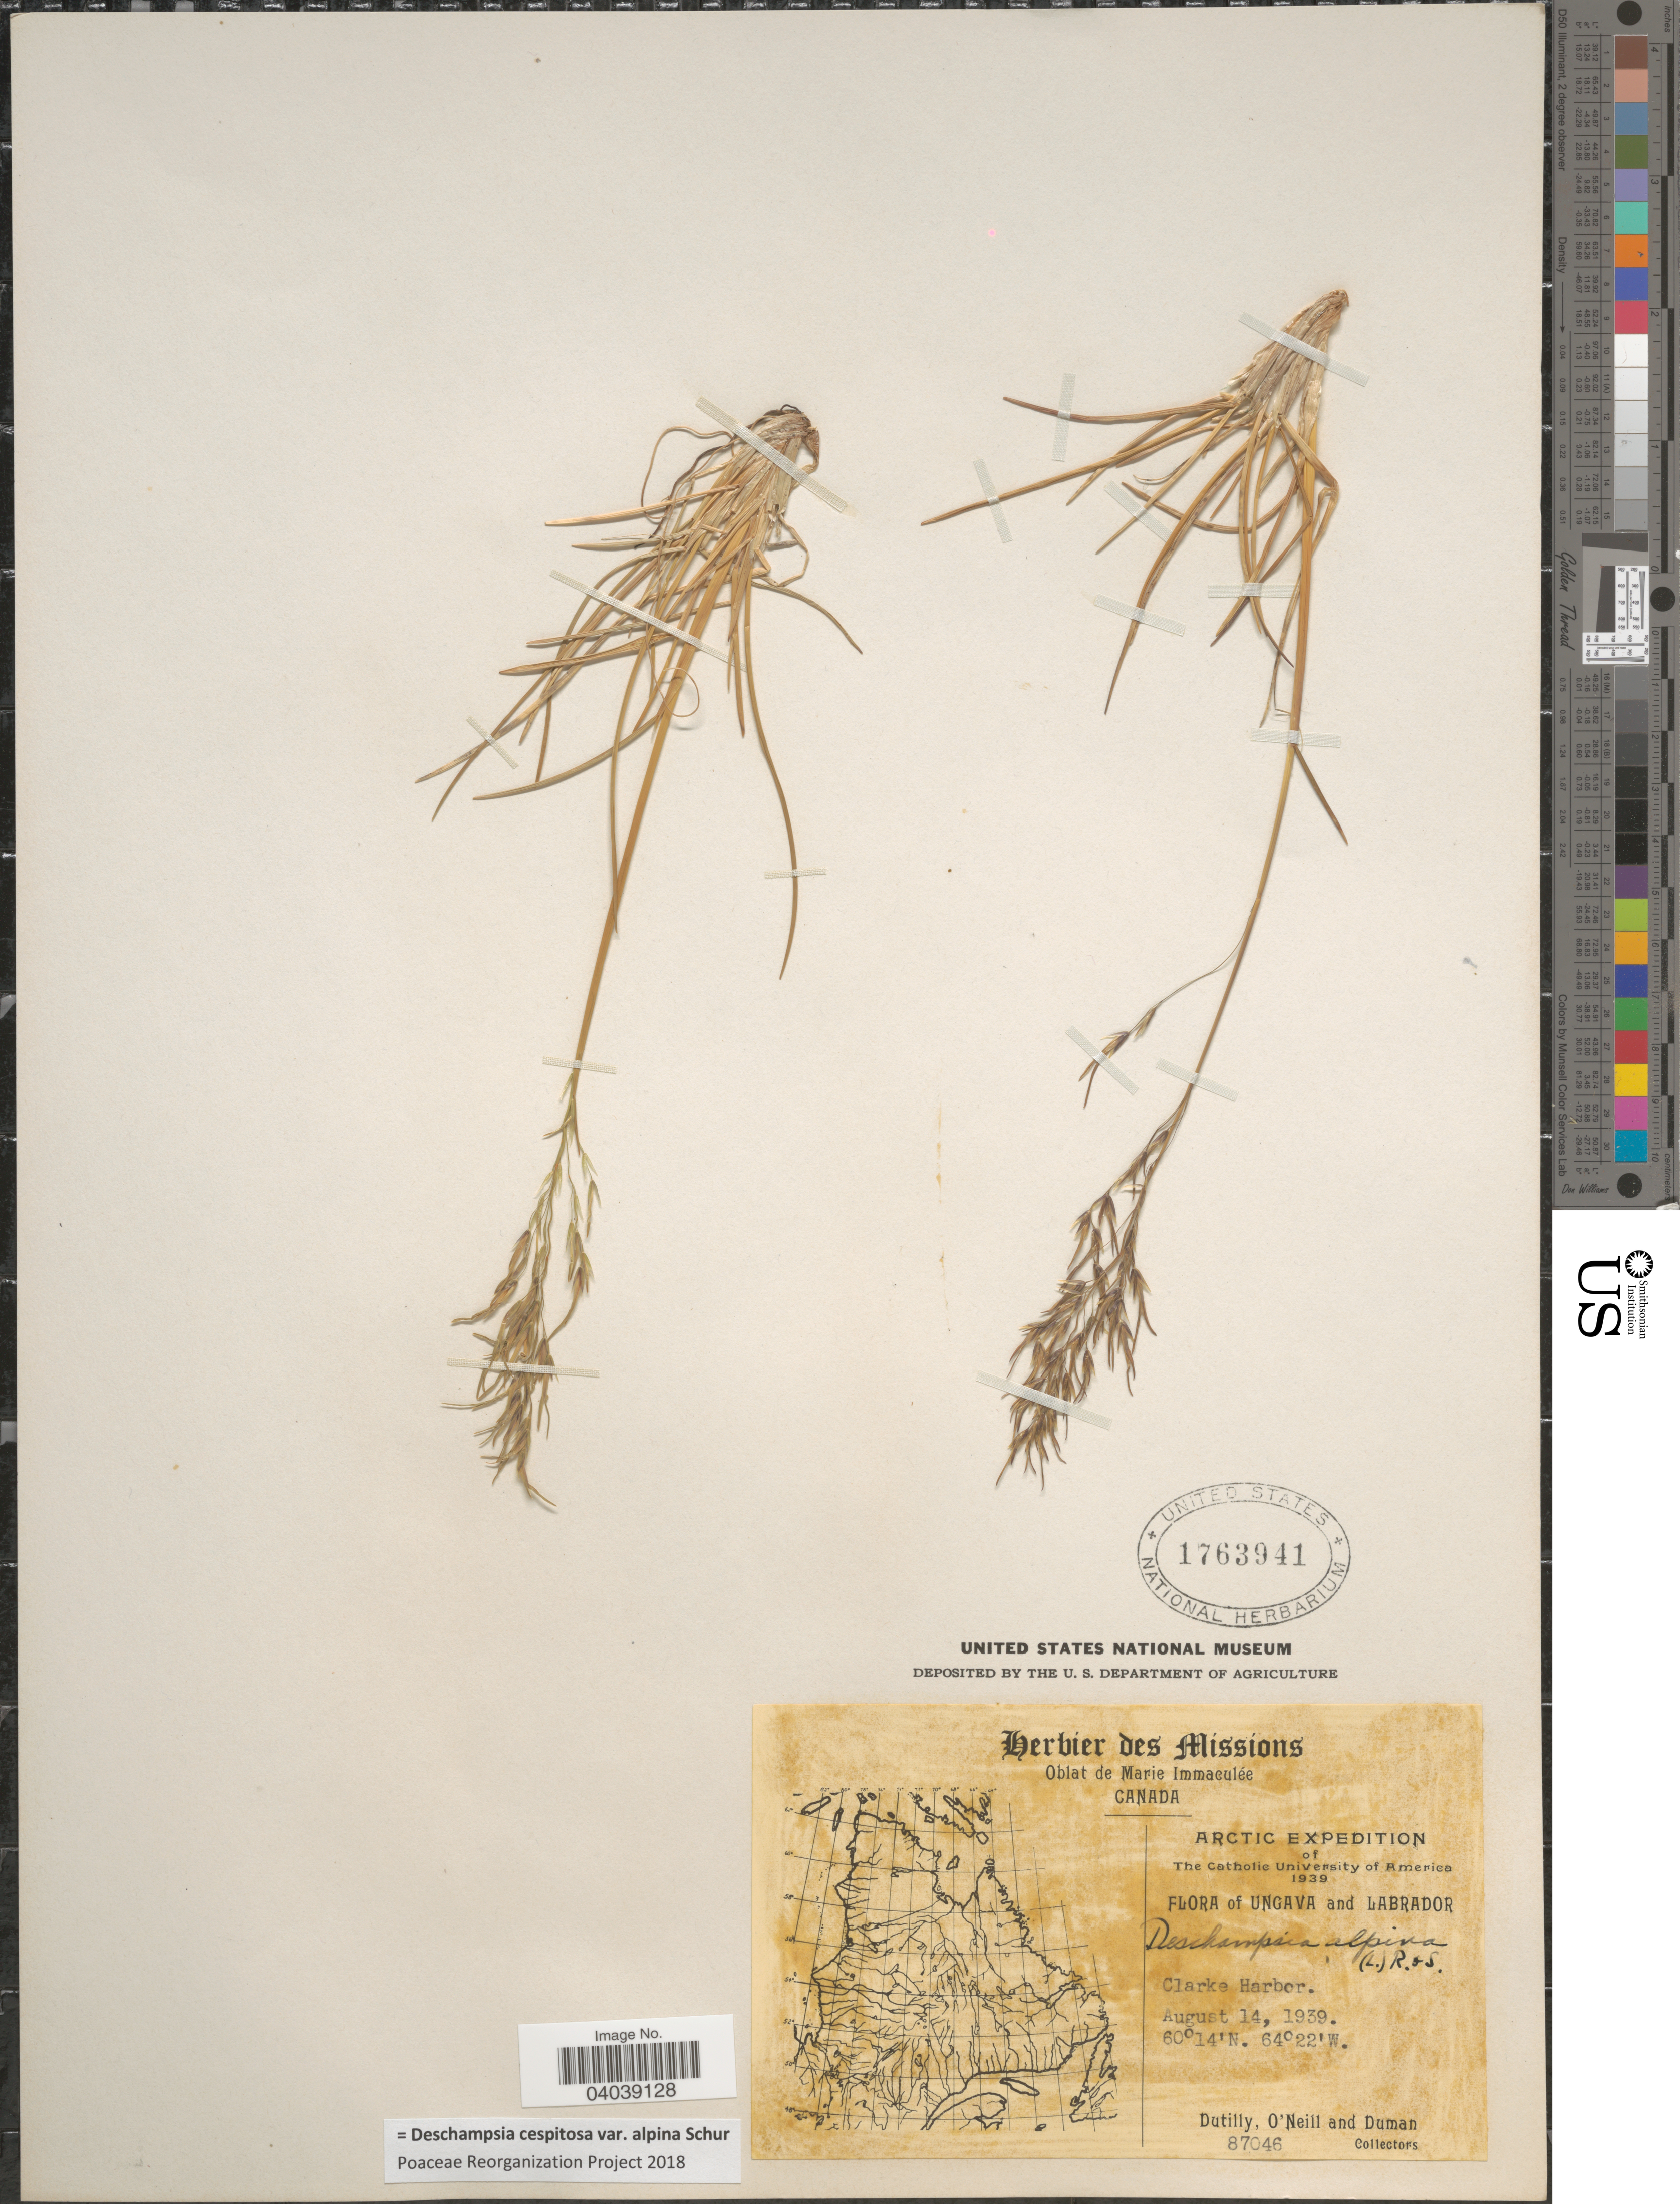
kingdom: Plantae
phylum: Tracheophyta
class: Liliopsida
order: Poales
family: Poaceae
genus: Deschampsia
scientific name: Deschampsia cespitosa var. alpina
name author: Vasey ex W.J. Beal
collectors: -. Dutilly, -. O'Neill & -. Duman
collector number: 87046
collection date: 1939-08-14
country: Canada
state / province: Newfoundland and Labrador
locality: Ungava and Labrador. Clarke Harbor.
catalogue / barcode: US 1763941